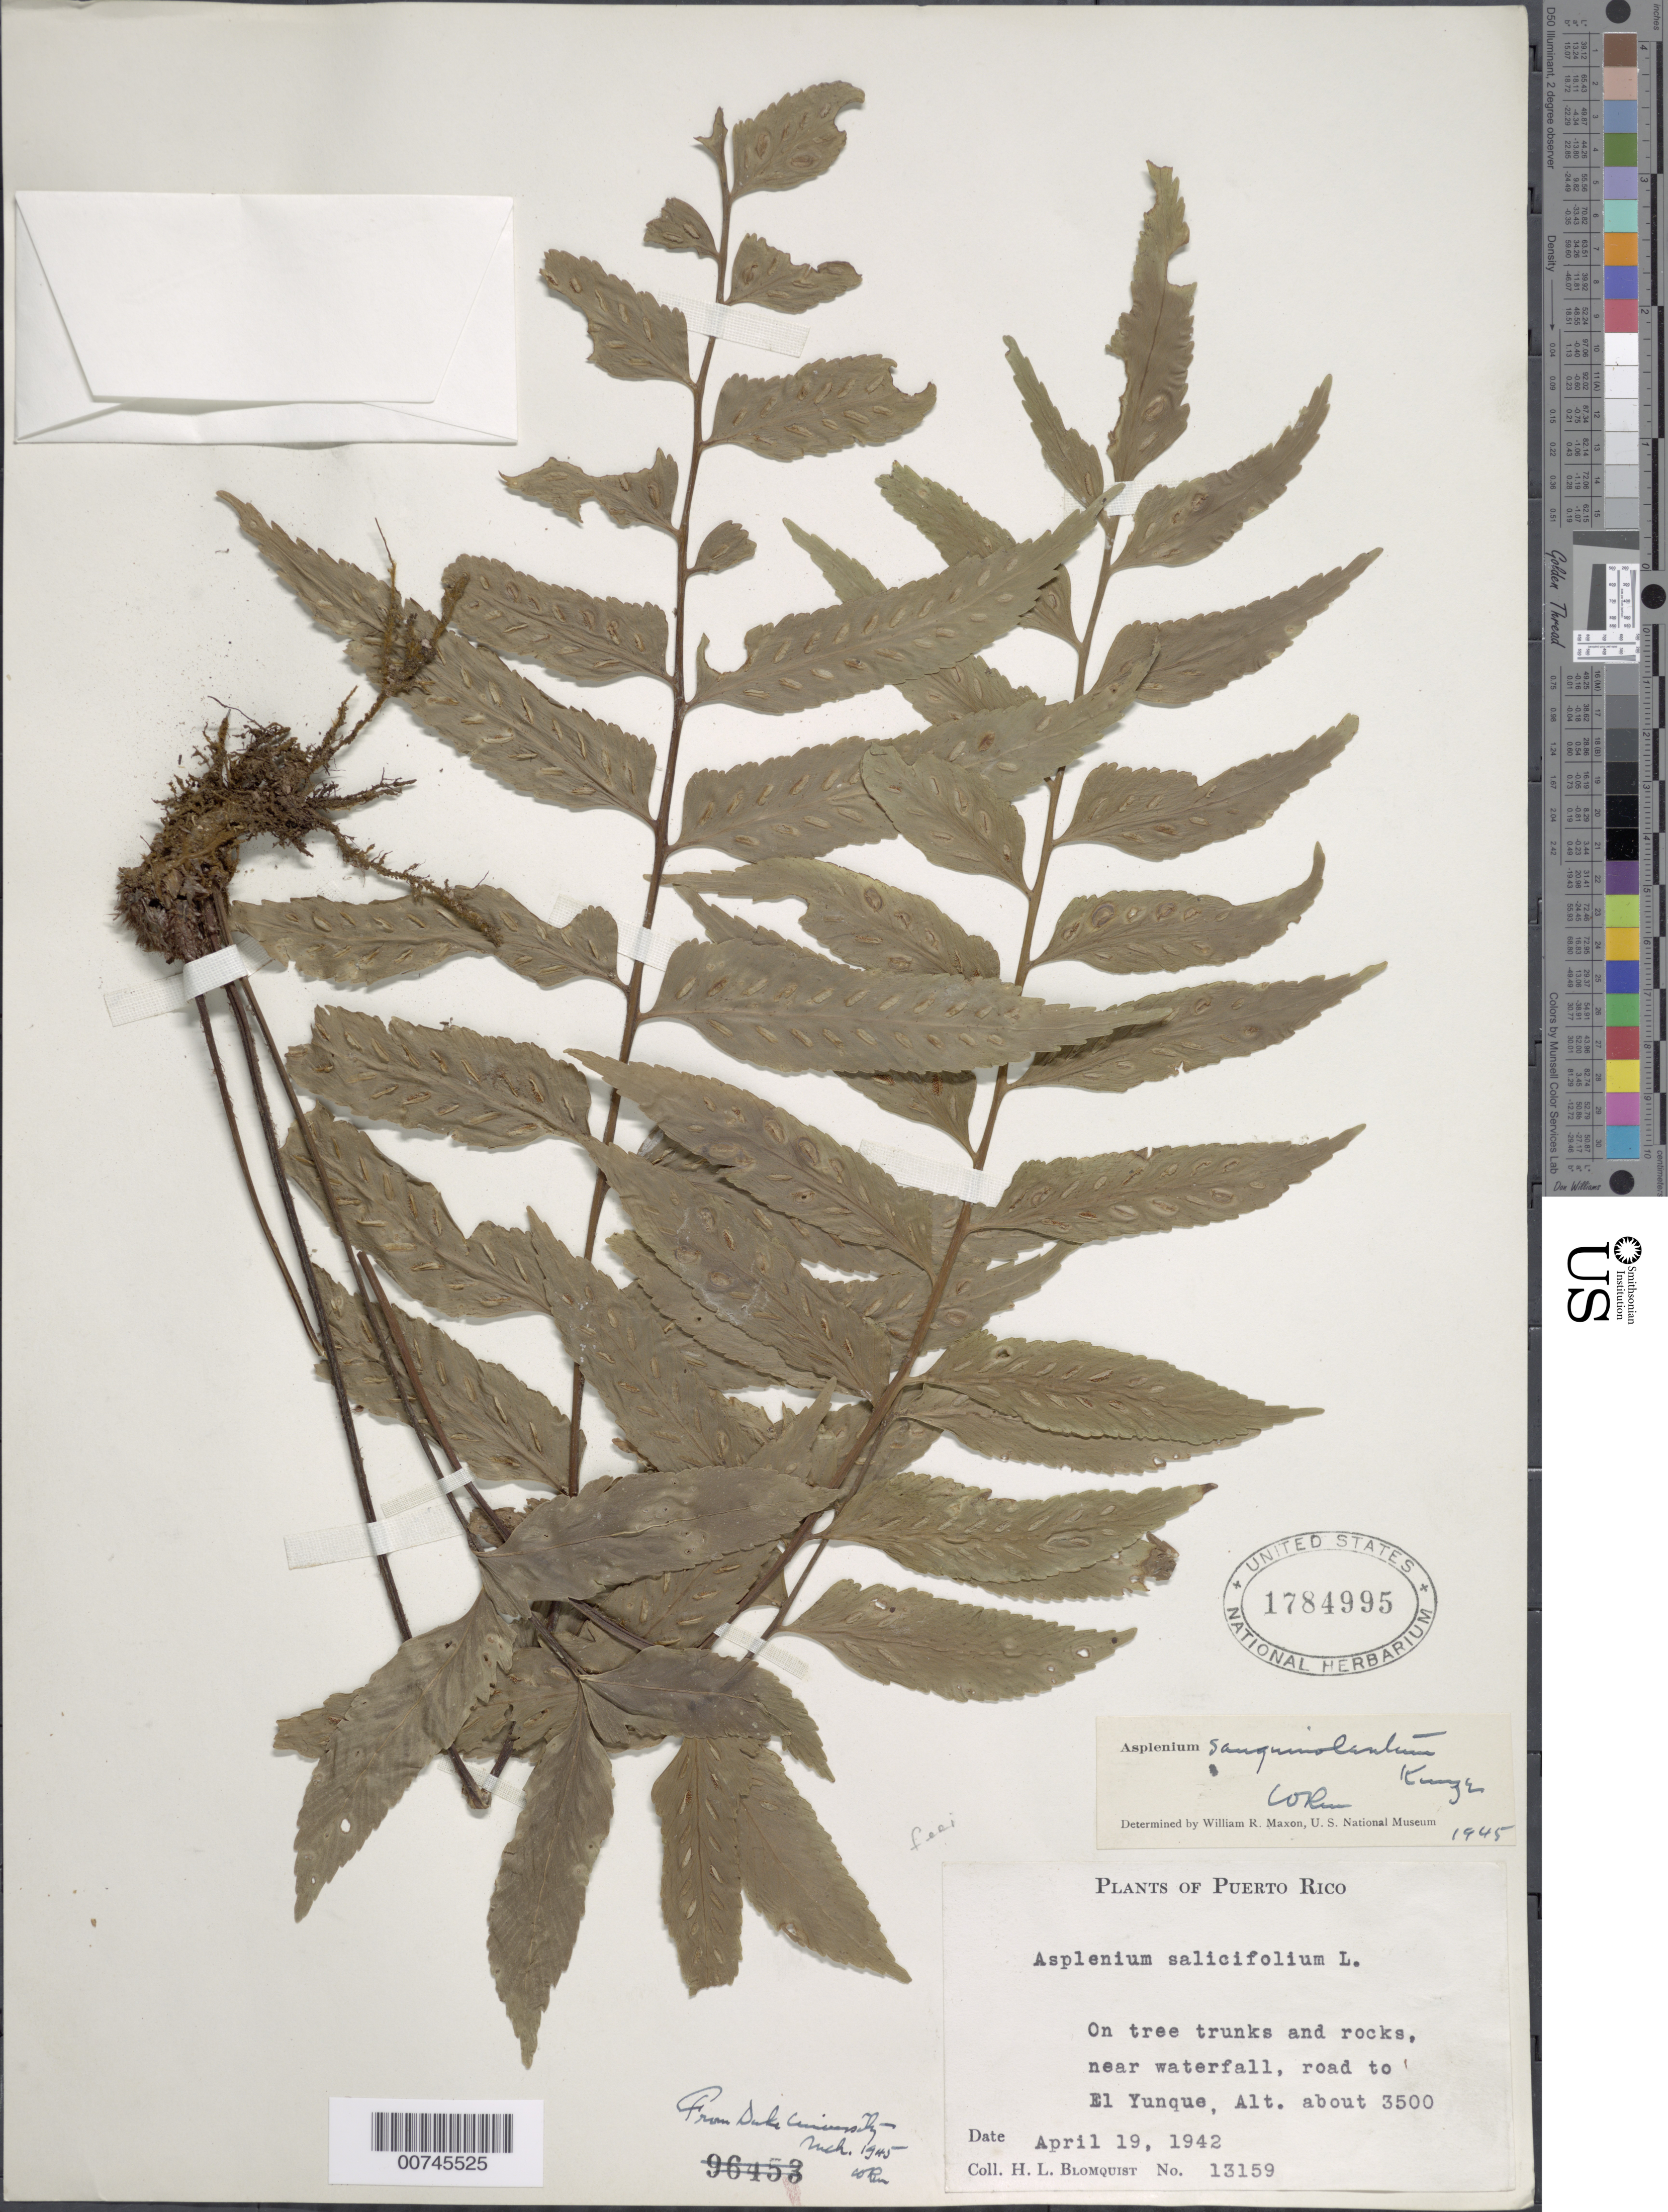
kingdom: Plantae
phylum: Tracheophyta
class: Polypodiopsida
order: Polypodiales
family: Aspleniaceae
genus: Asplenium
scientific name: Asplenium feei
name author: Kunze ex Fée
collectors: H. Blomquist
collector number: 13159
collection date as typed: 19 Apr 1942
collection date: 1942-04-19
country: Puerto Rico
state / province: Río Grande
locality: Near waterfall, road to El Yunque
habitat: On tree trunks and rocks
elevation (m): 3500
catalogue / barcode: US 1784995